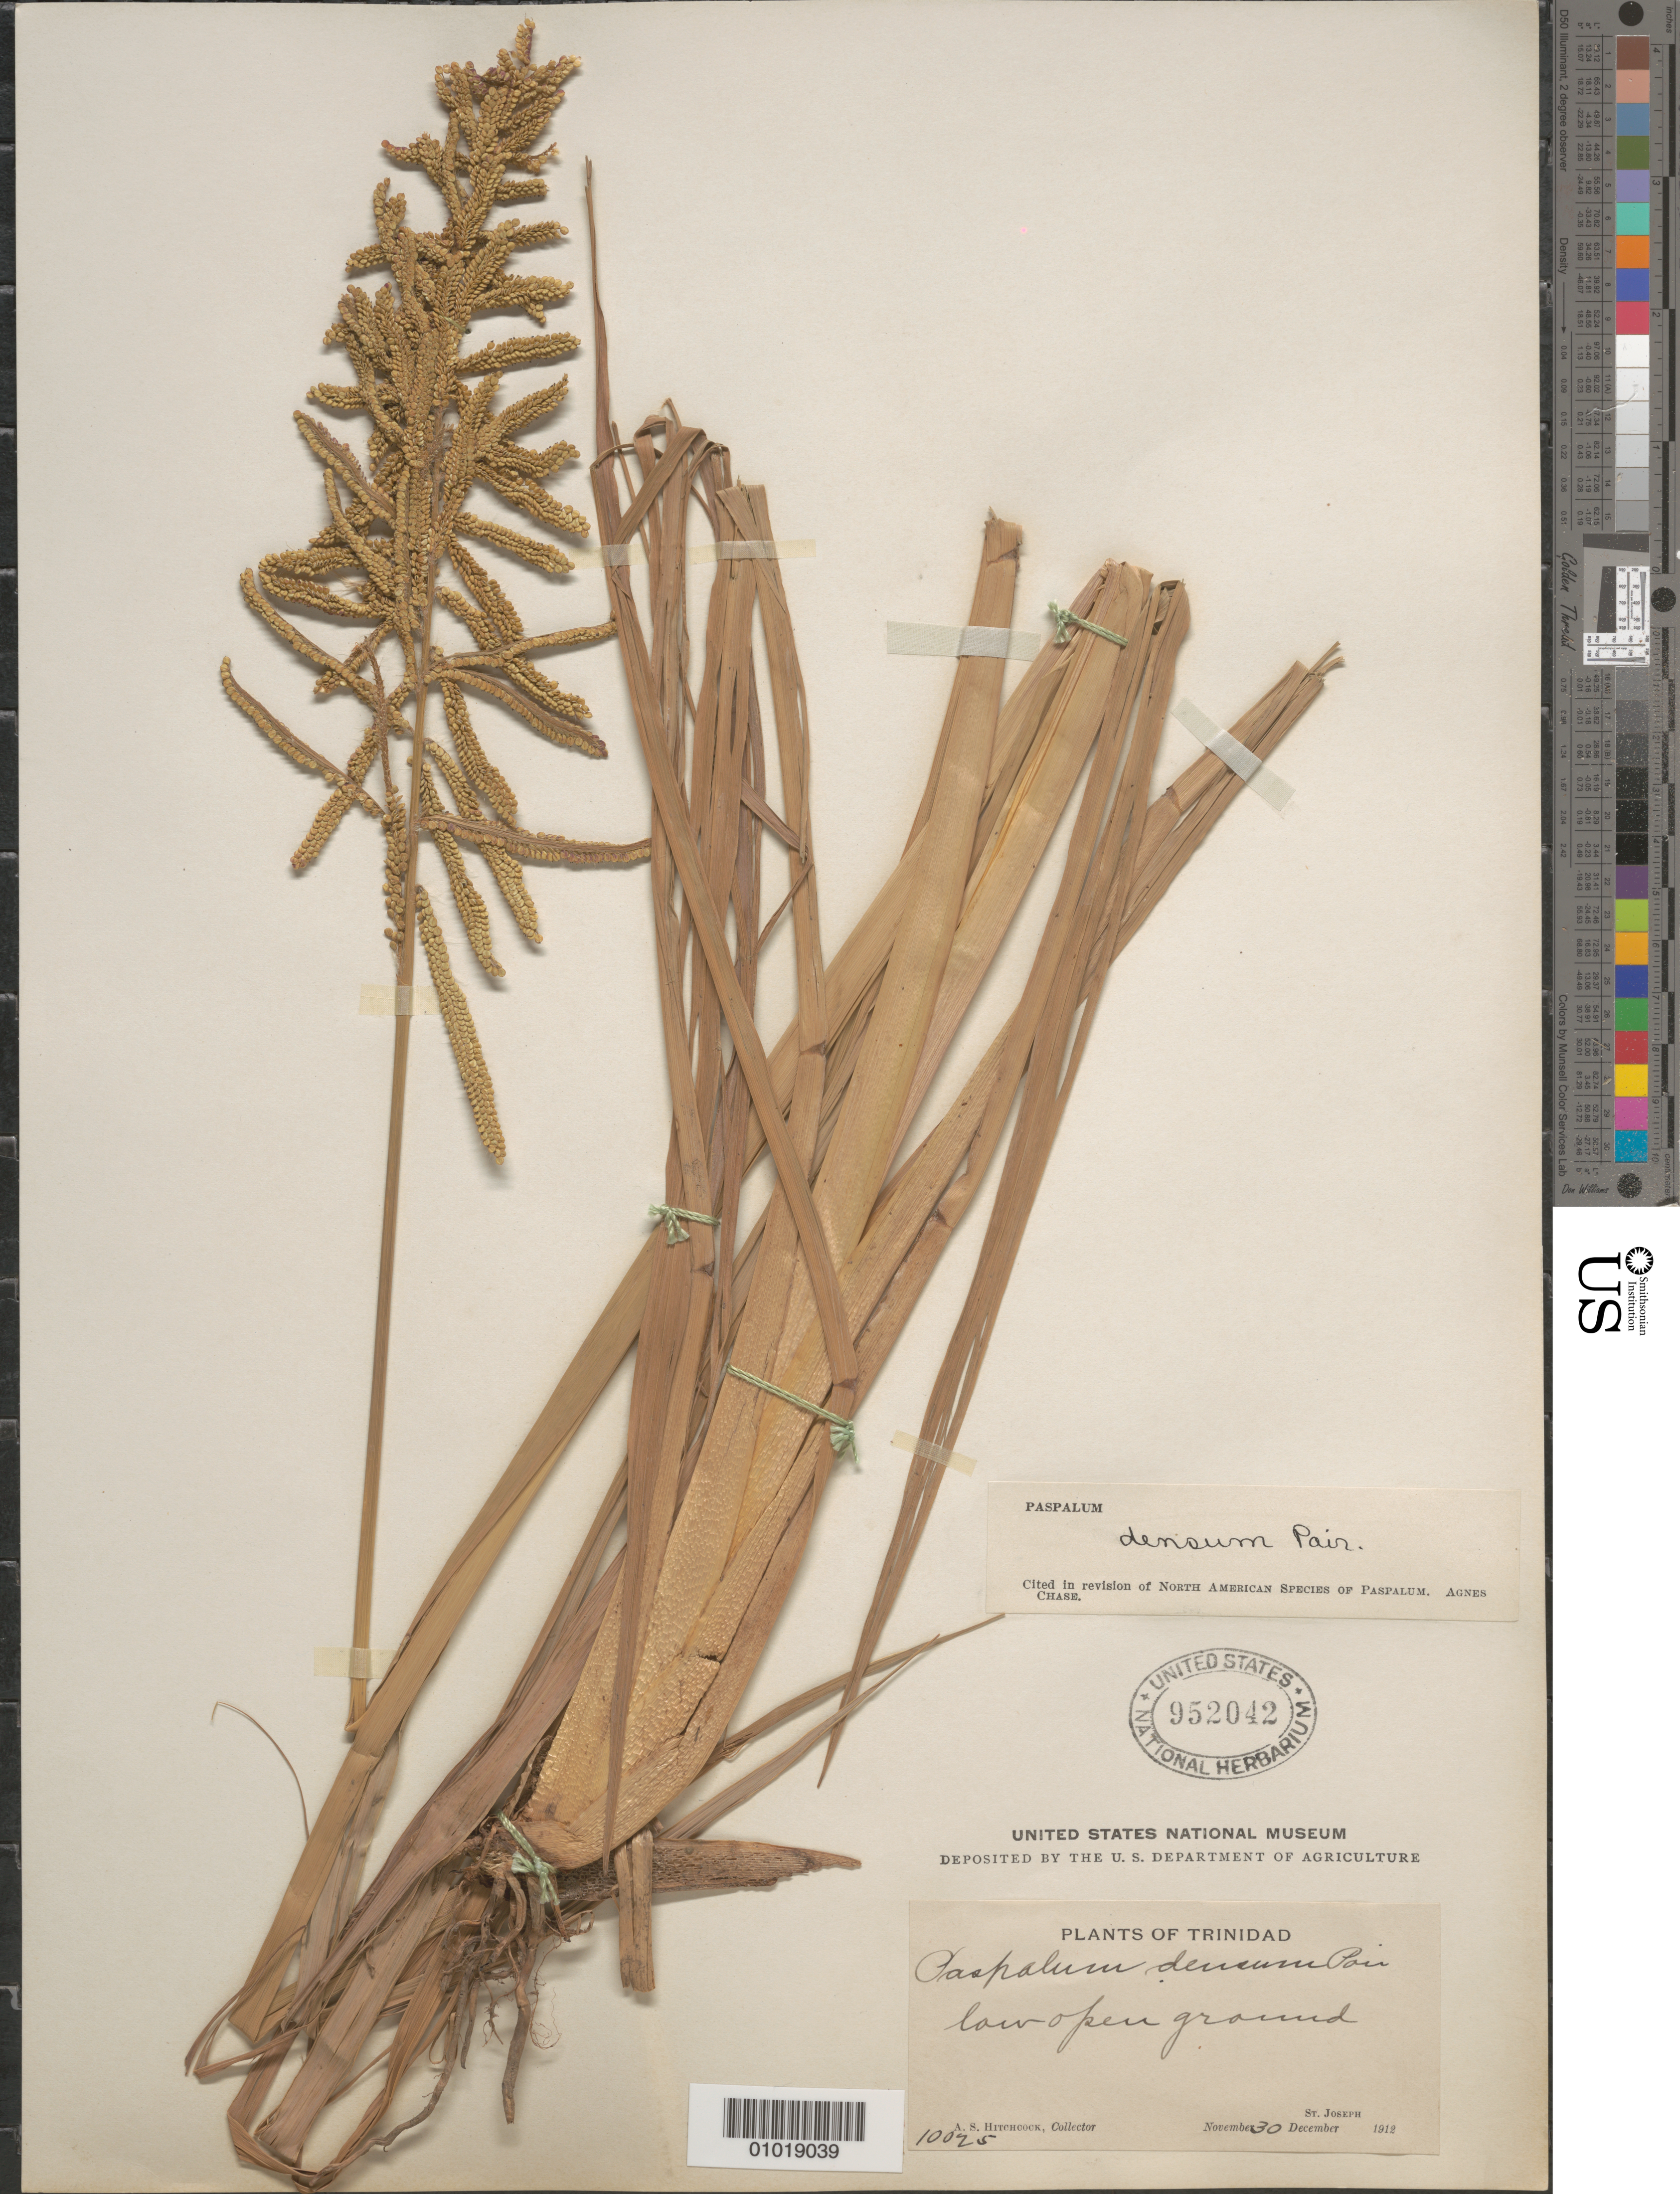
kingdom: Plantae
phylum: Tracheophyta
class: Liliopsida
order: Poales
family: Poaceae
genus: Paspalum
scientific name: Paspalum densum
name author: Poir.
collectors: A. S. Hitchcock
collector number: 10025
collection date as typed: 30 Nov 1912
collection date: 1912-11-30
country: Trinidad and Tobago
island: Trinidad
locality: St. Joseph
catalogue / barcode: US 952042